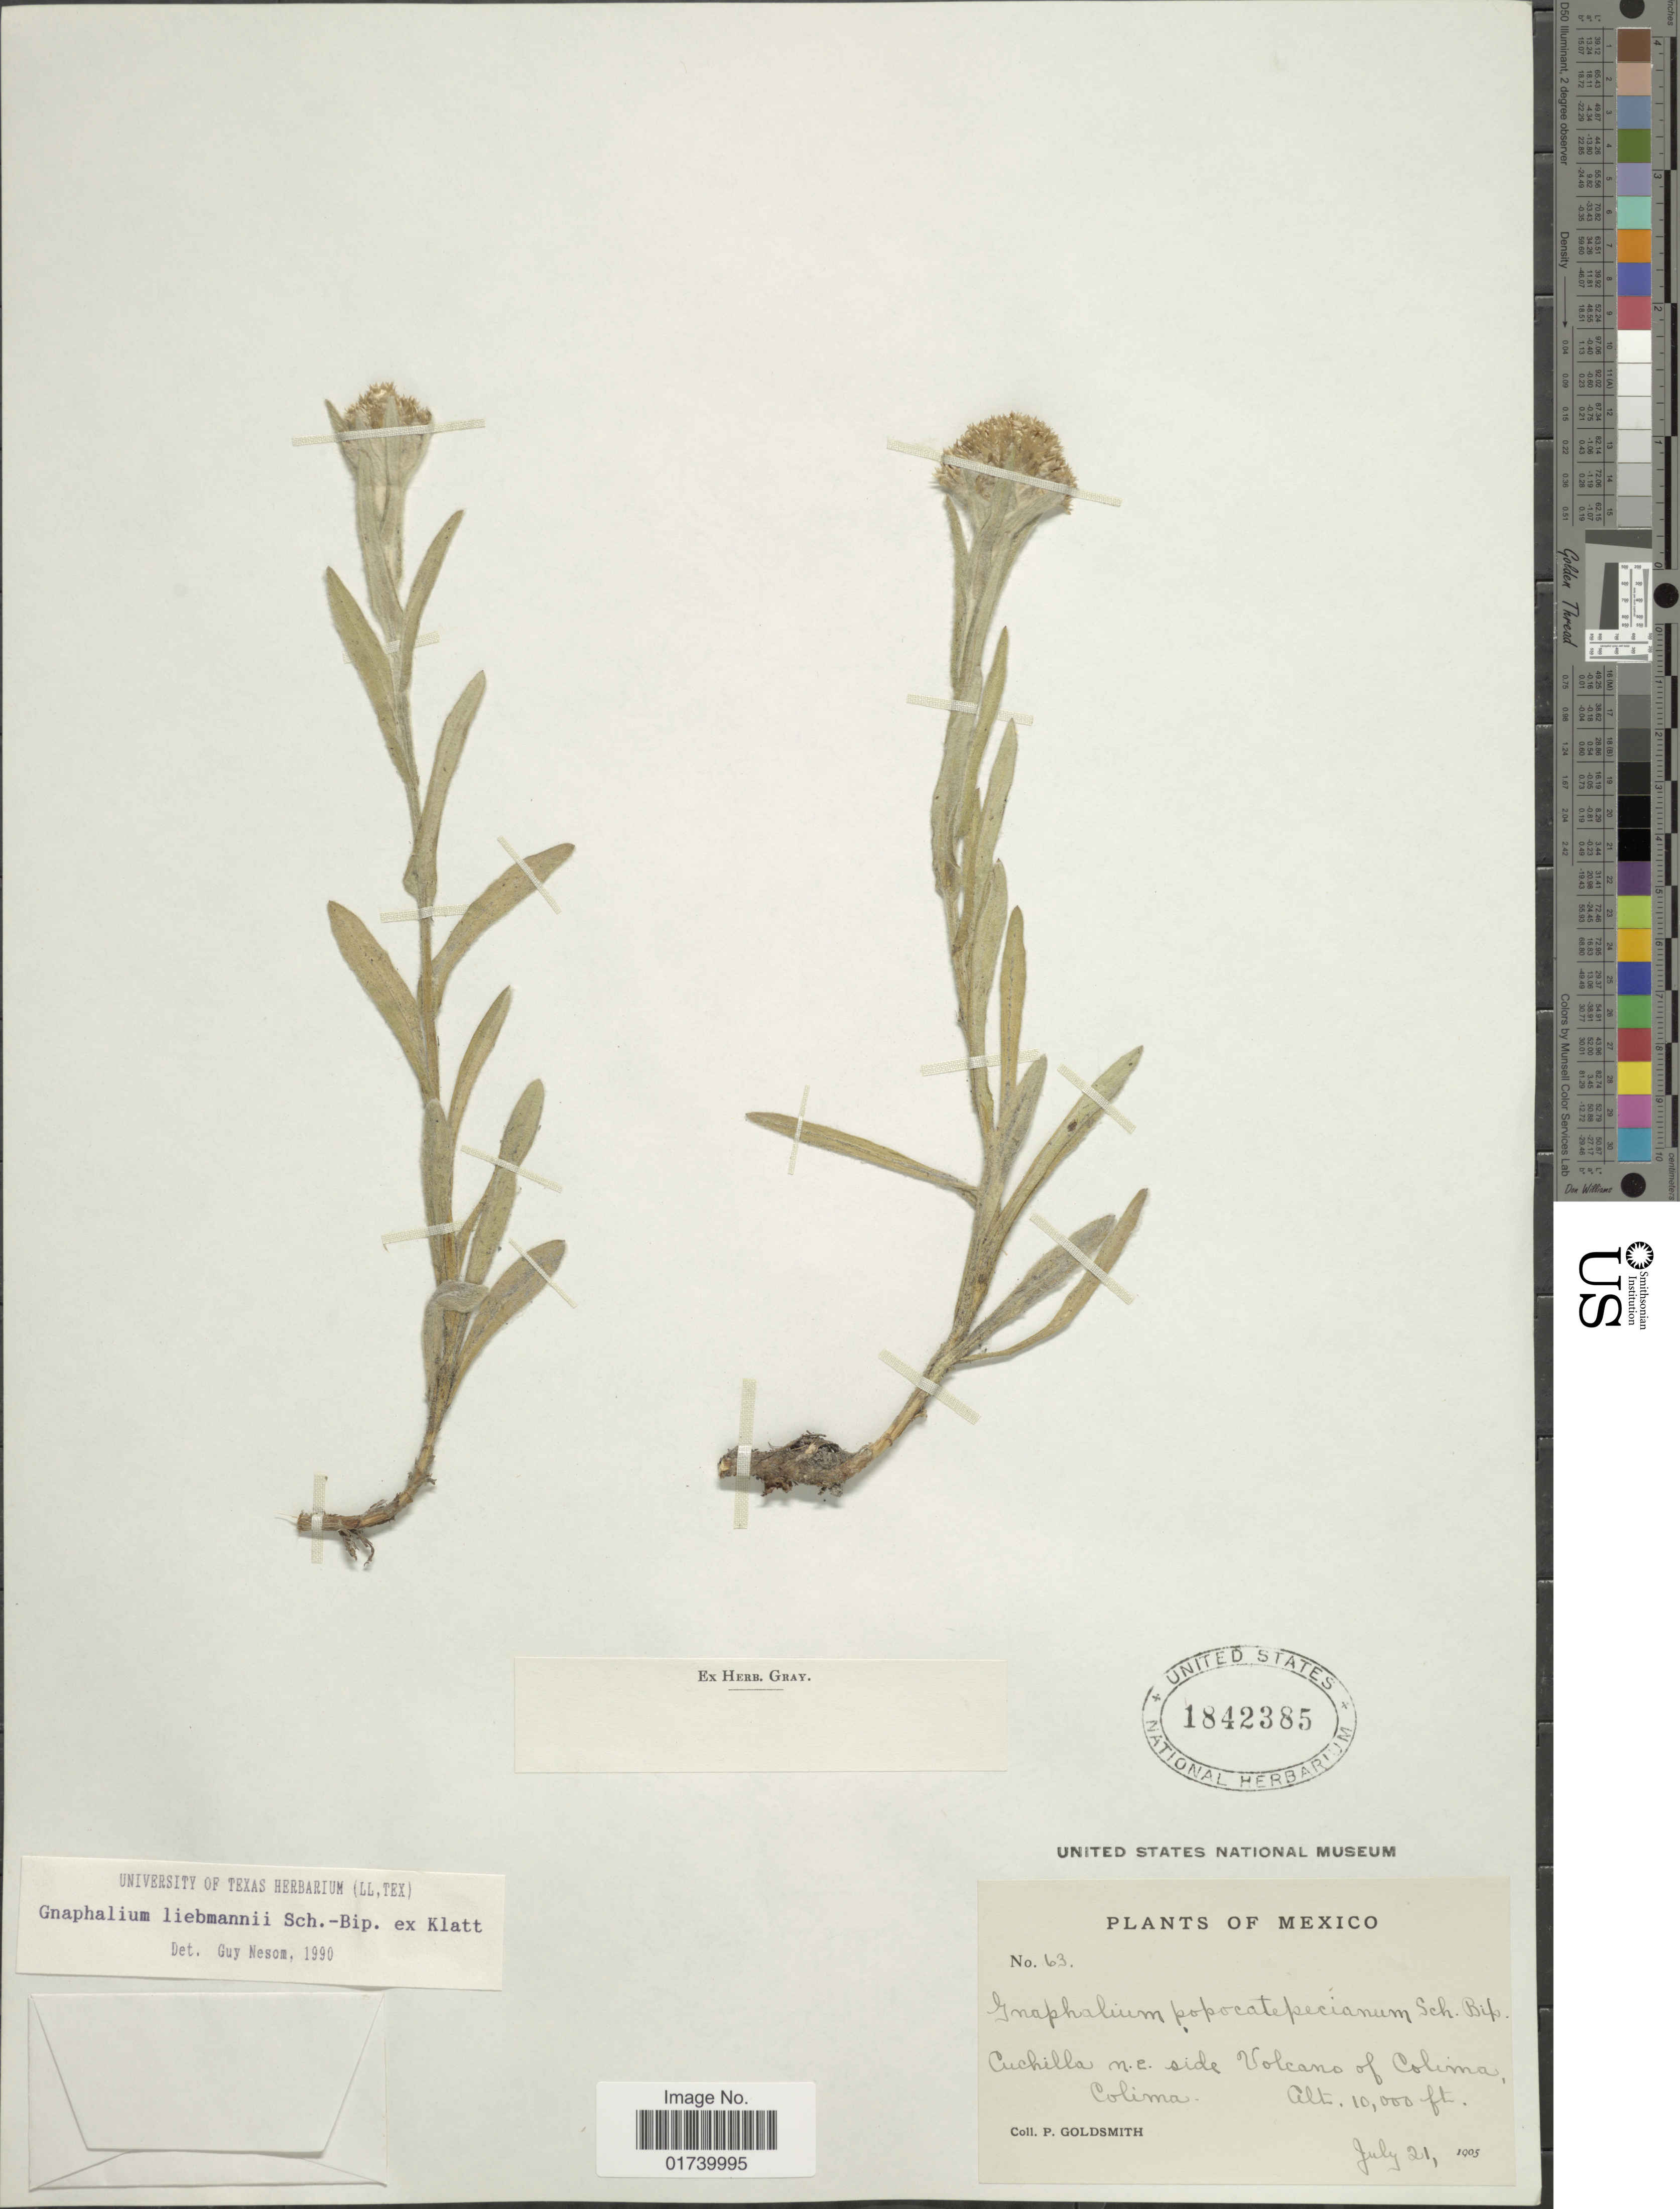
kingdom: Plantae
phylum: Tracheophyta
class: Magnoliopsida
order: Asterales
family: Asteraceae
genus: Pseudognaphalium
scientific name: Pseudognaphalium liebmannii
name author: (Sch. Bip. ex Klatt) Anderb.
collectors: P. Goldsmith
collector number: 63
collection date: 1905-07-21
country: Mexico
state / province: Colima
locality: Cuchilla n.e. side Volcano of Colima Colima.8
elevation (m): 3048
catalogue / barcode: US 1842385